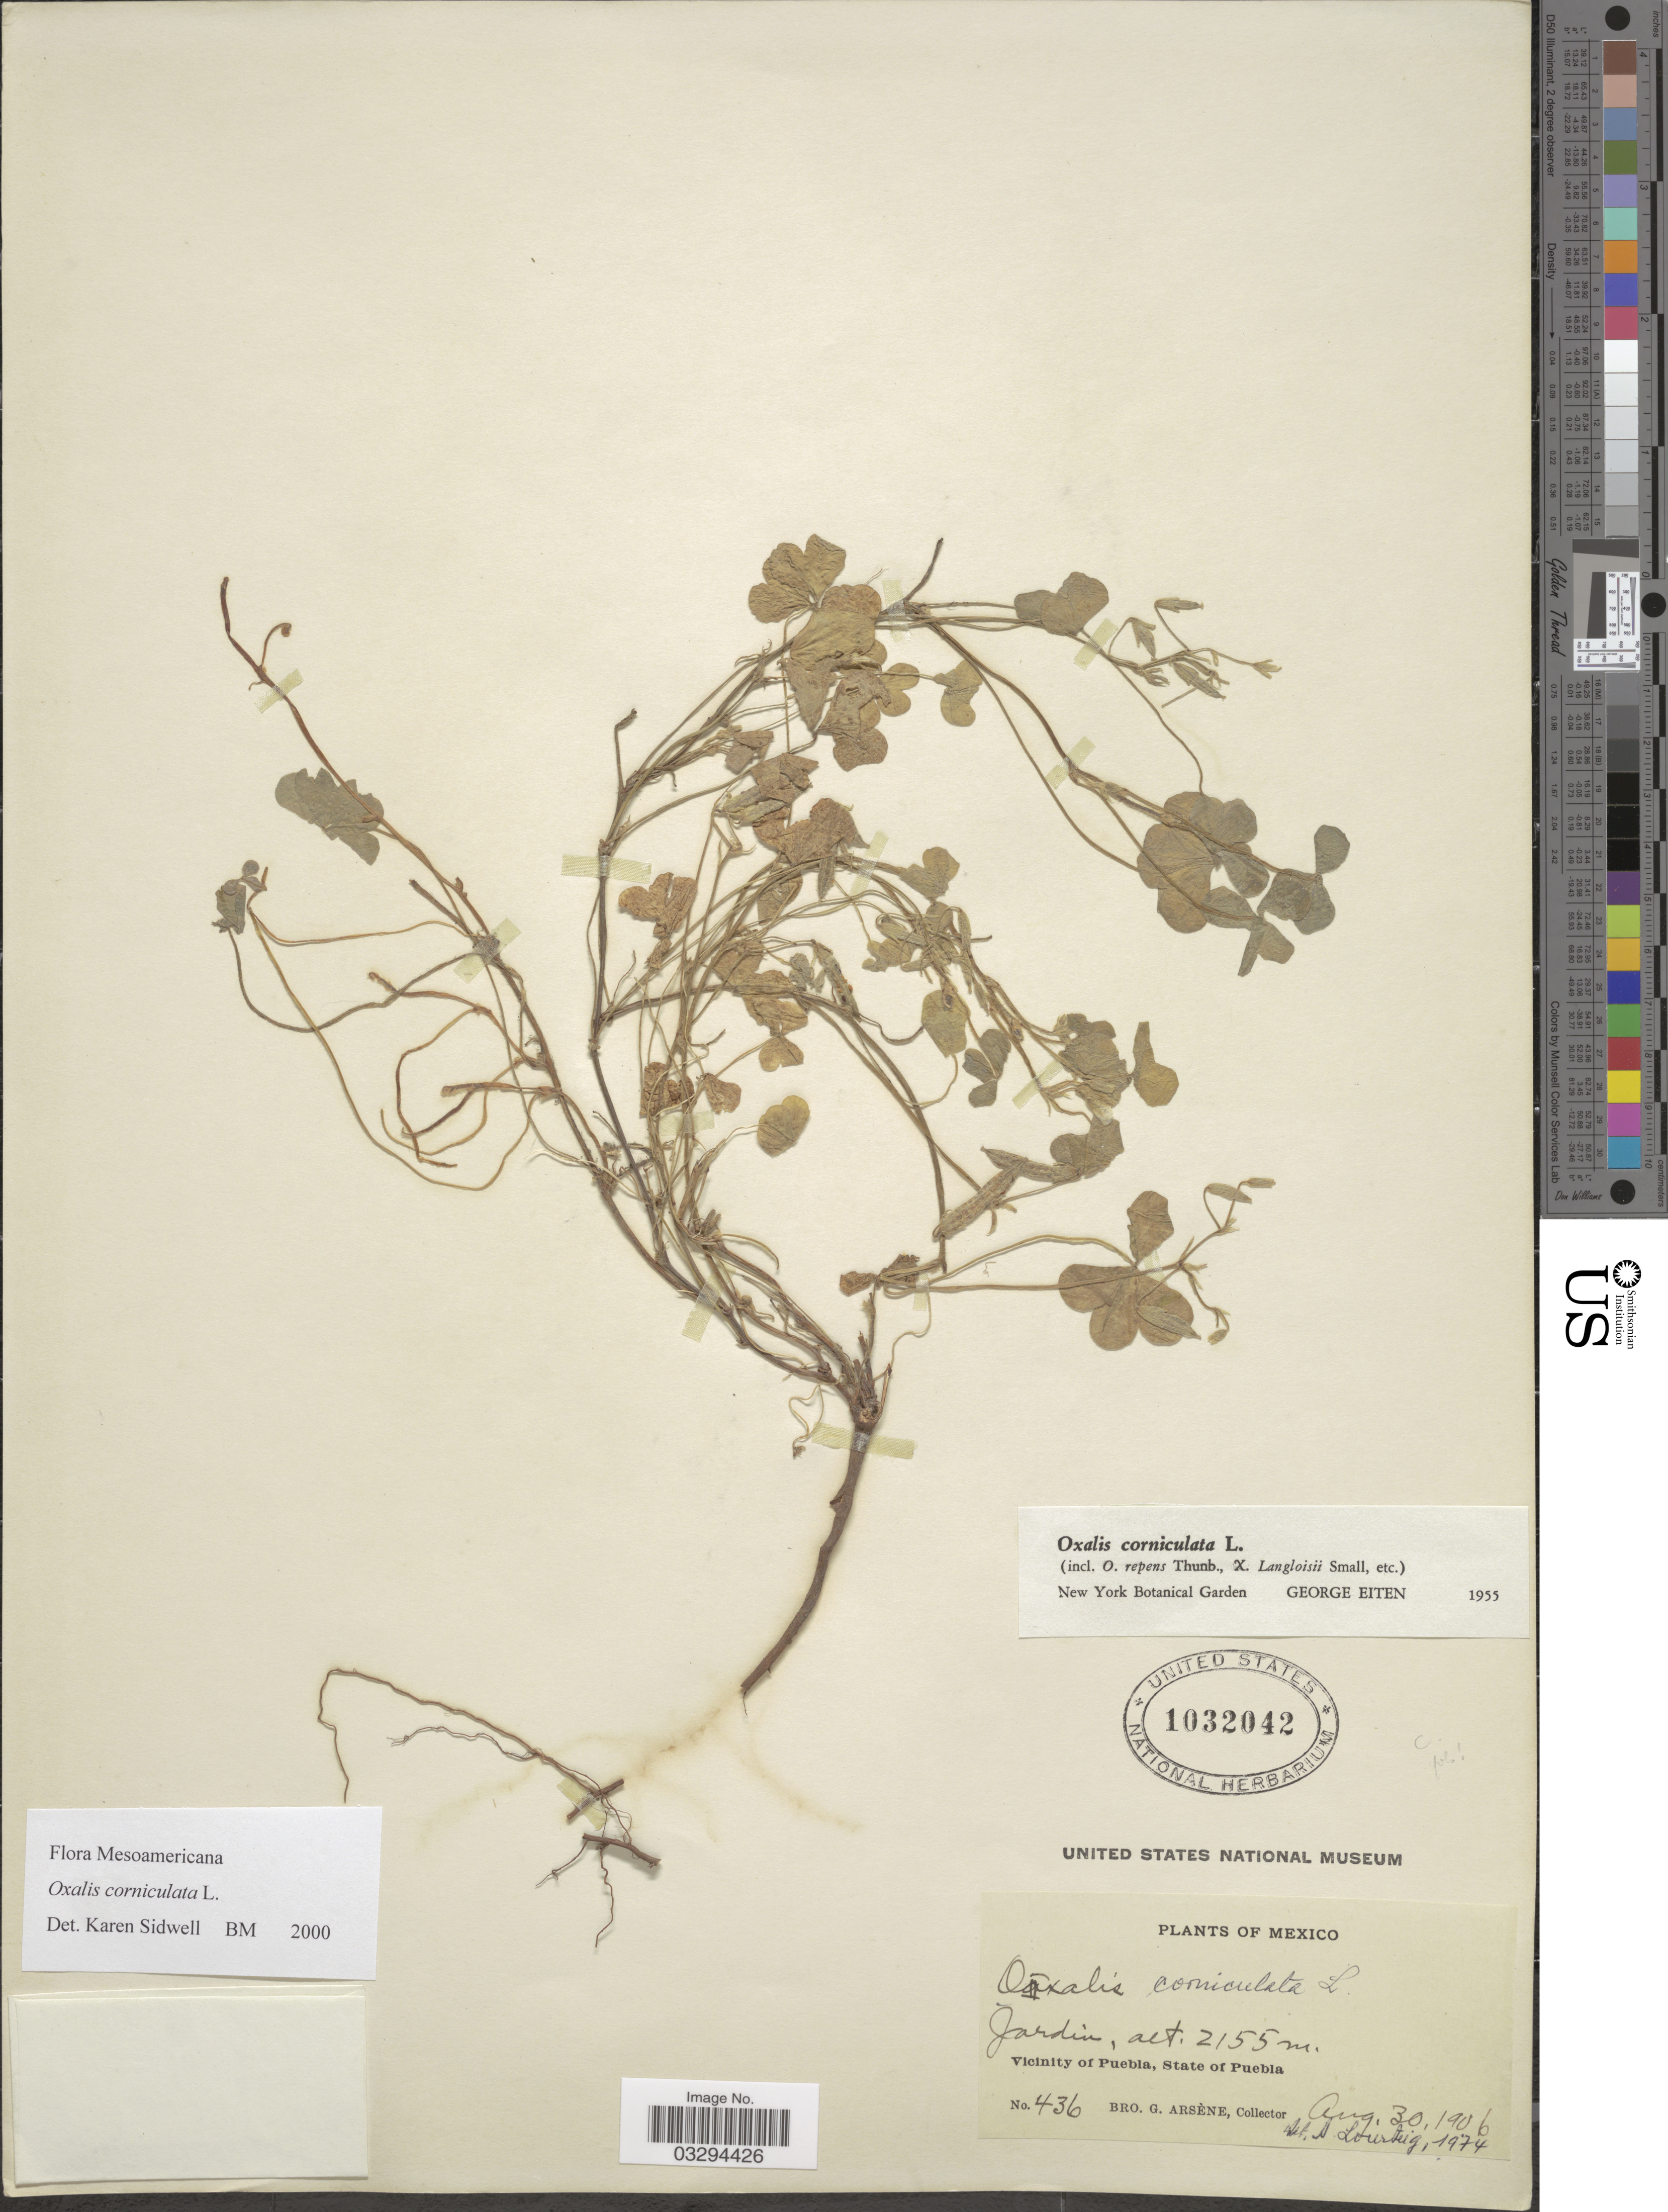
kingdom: Plantae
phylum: Tracheophyta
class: Magnoliopsida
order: Oxalidales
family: Oxalidaceae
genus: Oxalis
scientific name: Oxalis corniculata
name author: L.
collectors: Bro. G. Arsène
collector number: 436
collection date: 1906-08-30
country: Mexico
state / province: Puebla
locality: Jardin, Vicinity of Puebla.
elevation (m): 2155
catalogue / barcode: US 1032042